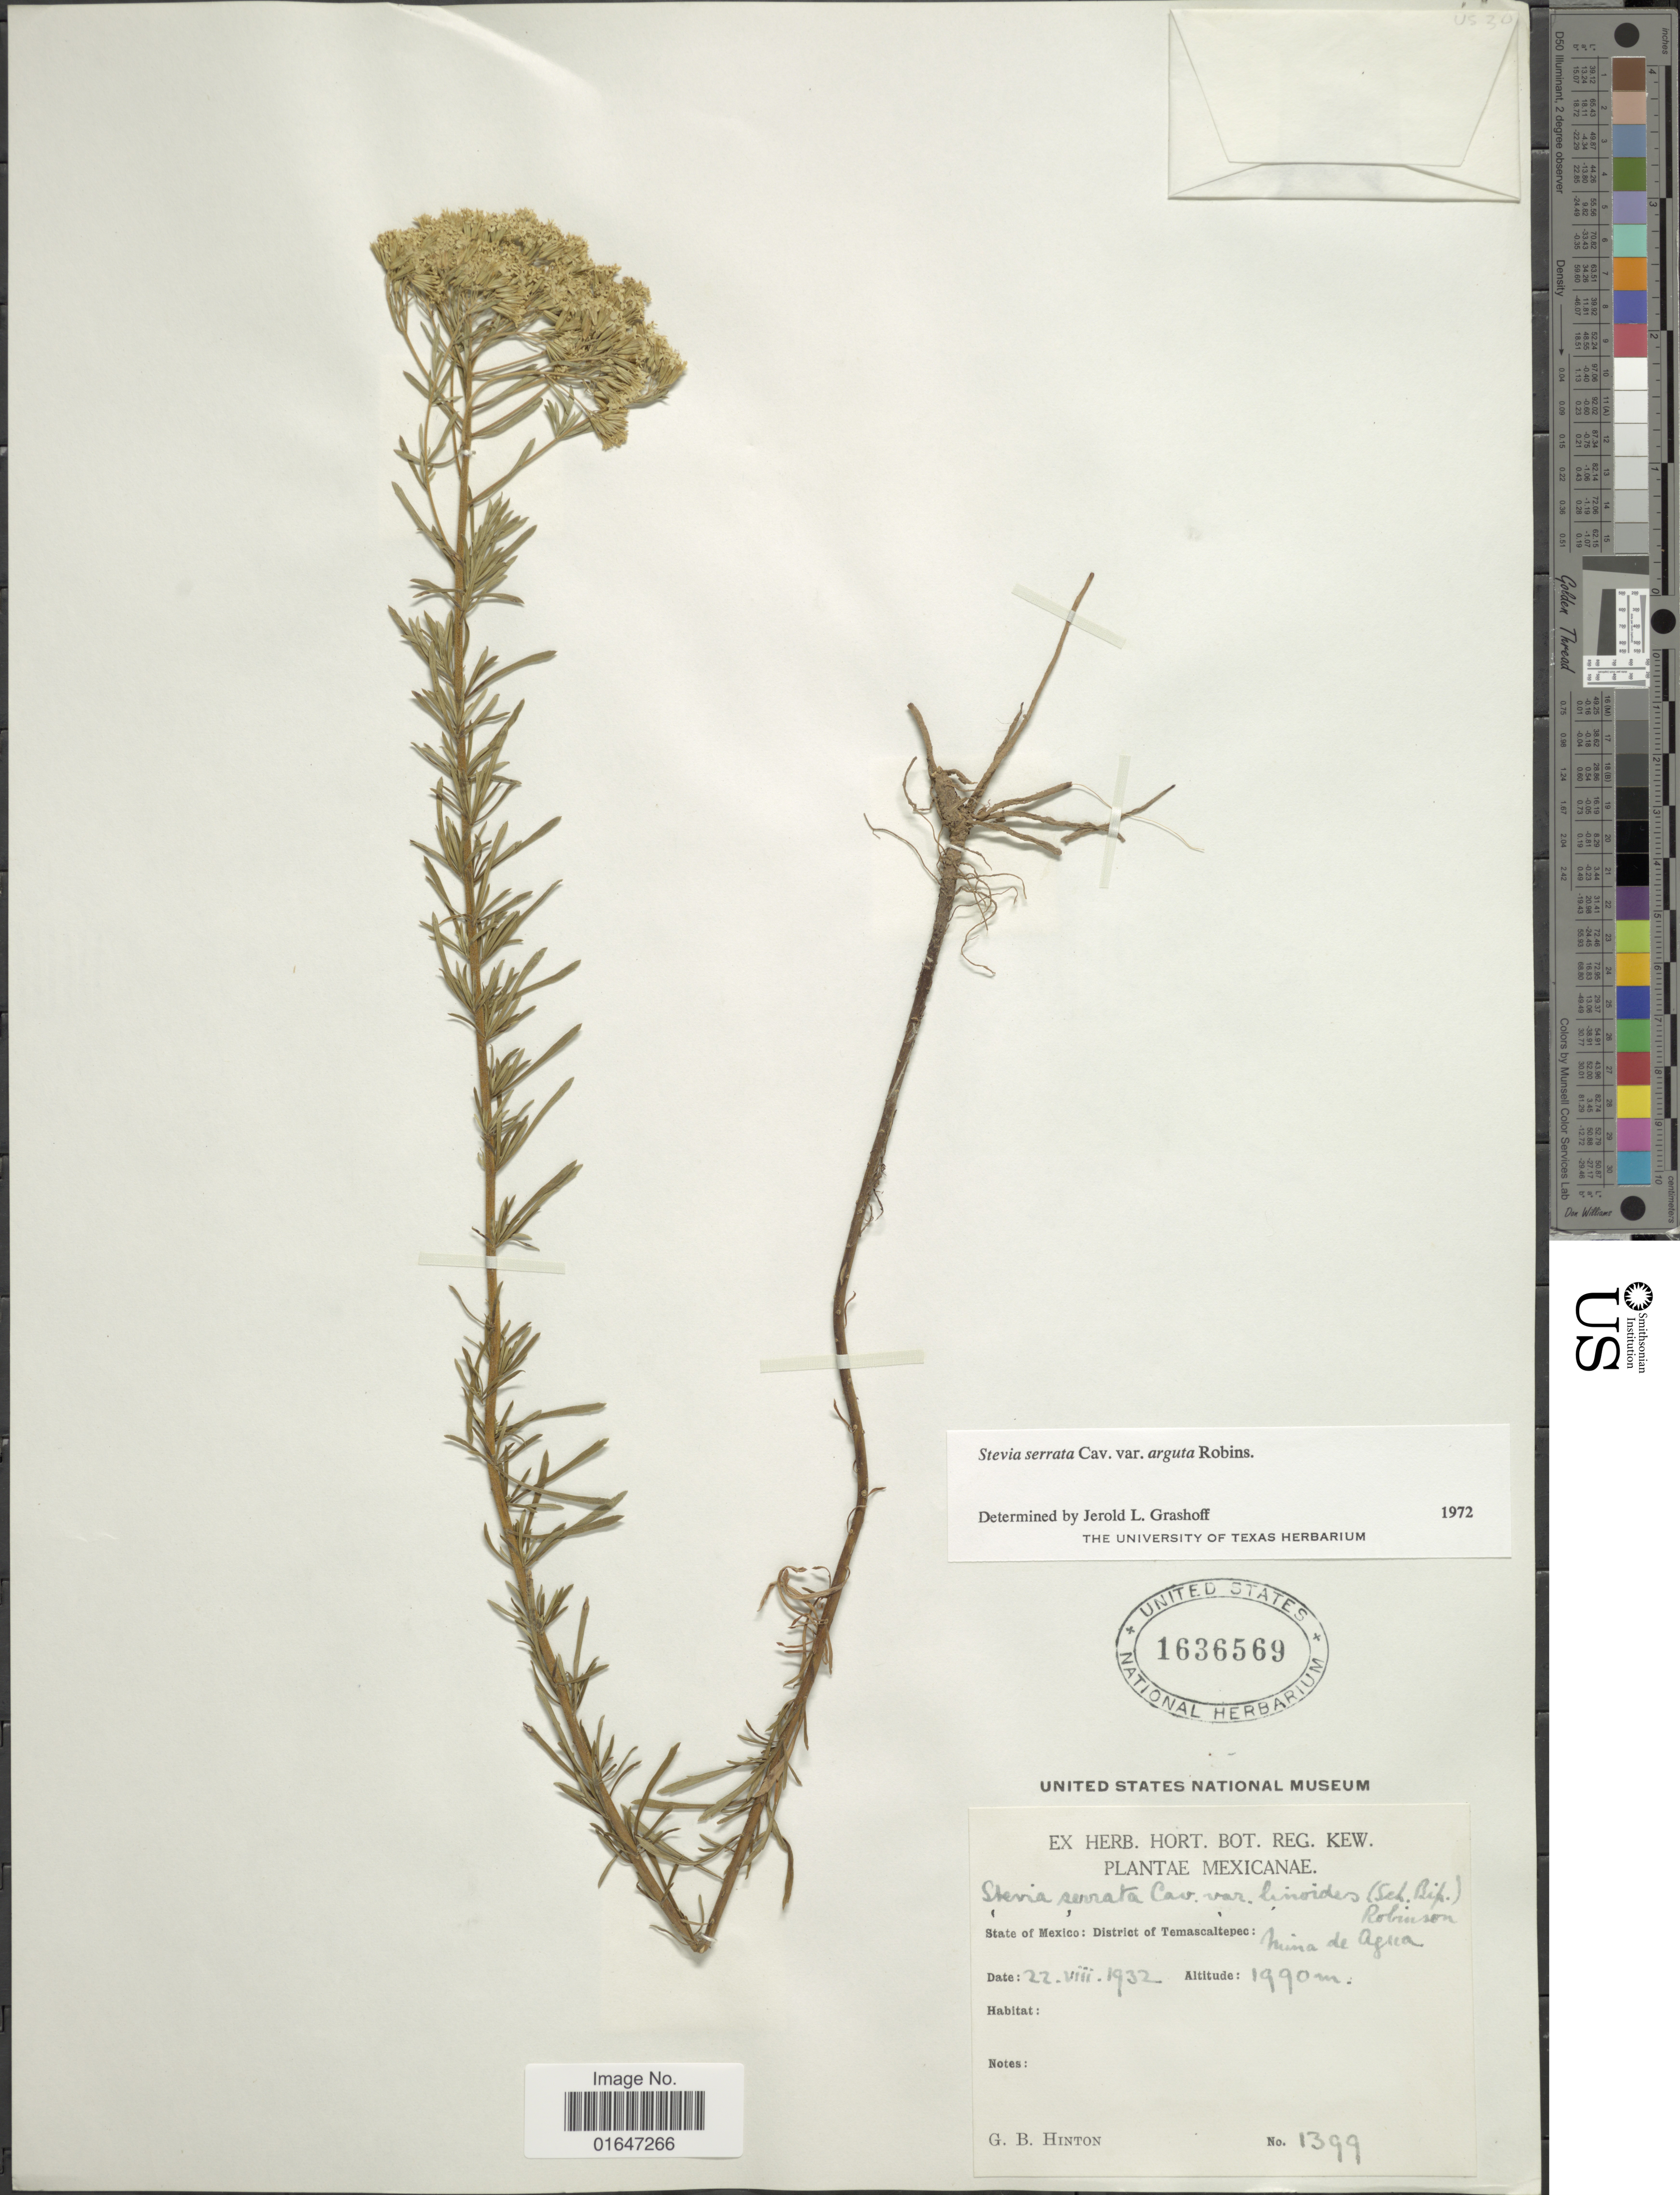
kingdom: Plantae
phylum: Tracheophyta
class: Magnoliopsida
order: Asterales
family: Asteraceae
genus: Stevia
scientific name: Stevia serrata var. arguta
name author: B.L. Rob.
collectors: G. B. Hinton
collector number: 1399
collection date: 1932-08-22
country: Mexico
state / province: México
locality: State of Mexico, District of Temascaltepec, Numa de agua.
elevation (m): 1990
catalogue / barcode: US 1636569